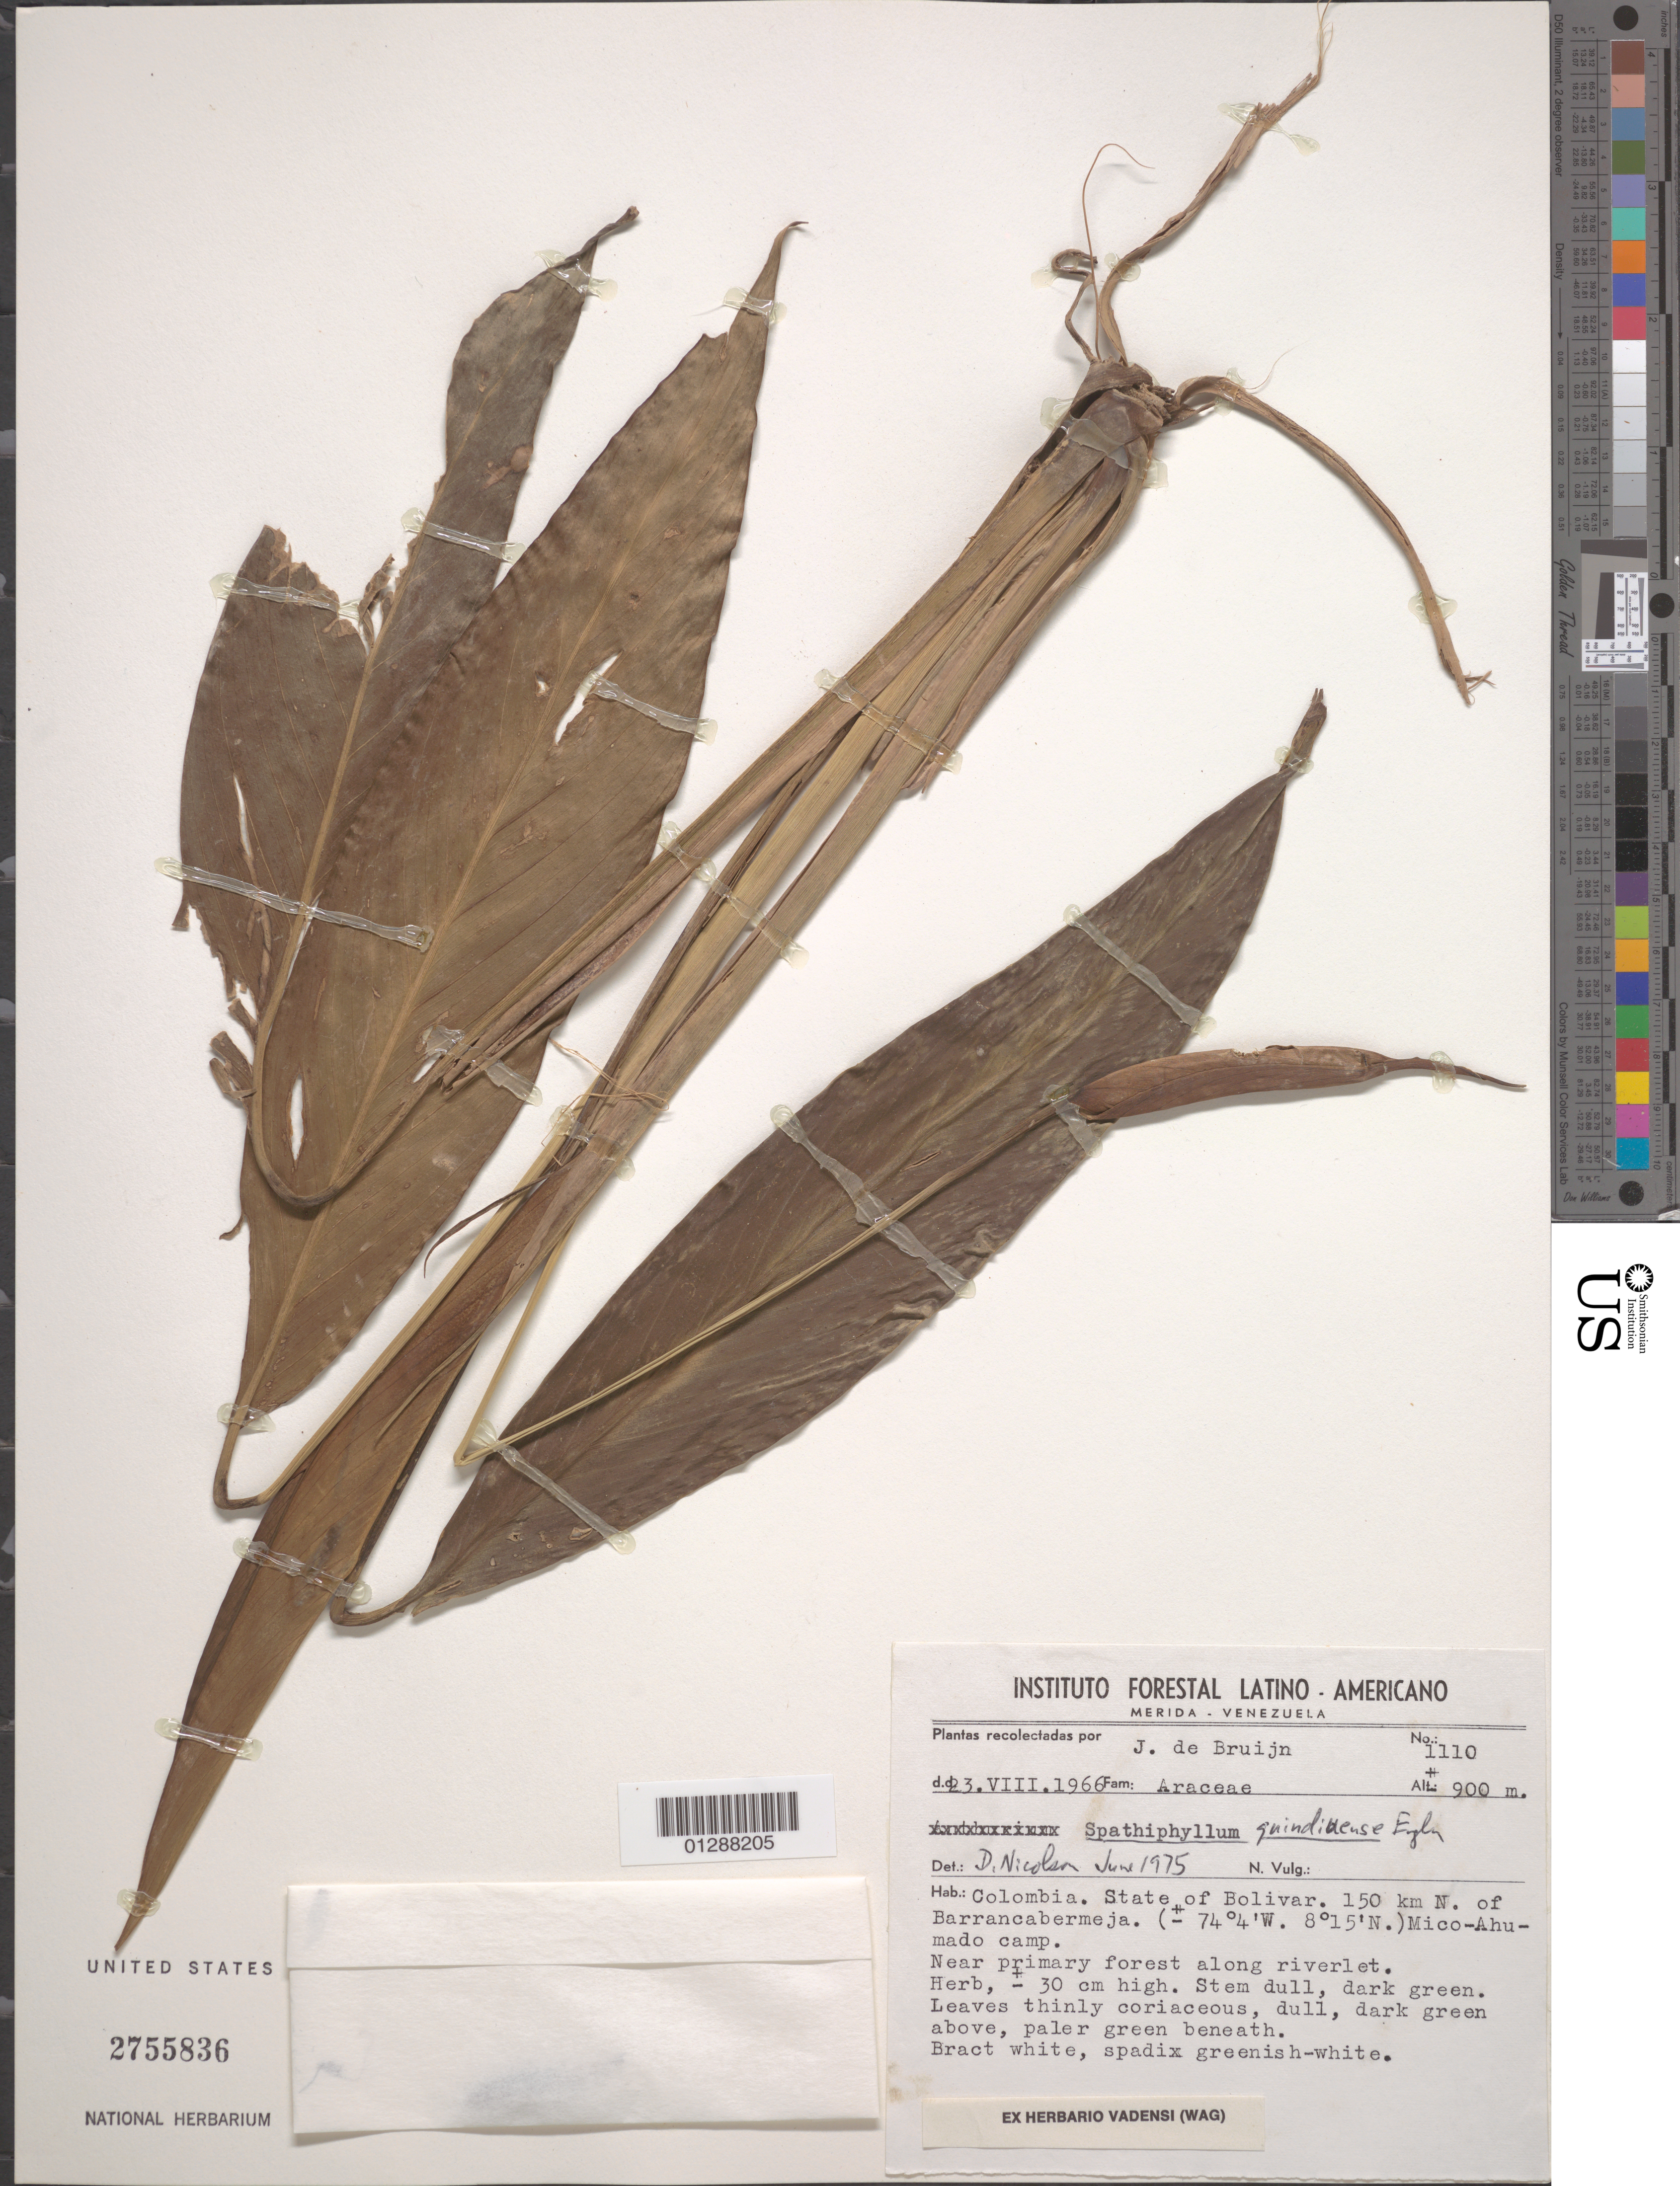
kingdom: Plantae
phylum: Tracheophyta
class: Liliopsida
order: Alismatales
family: Araceae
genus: Spathiphyllum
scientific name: Spathiphyllum quindiuense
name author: Engl.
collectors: J. Bruijn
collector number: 1110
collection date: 1966-08-23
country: Colombia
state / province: Bolívar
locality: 150 km N. of Barrancabermeja. Mico-Ahumado camp.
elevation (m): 900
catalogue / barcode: US 2755836